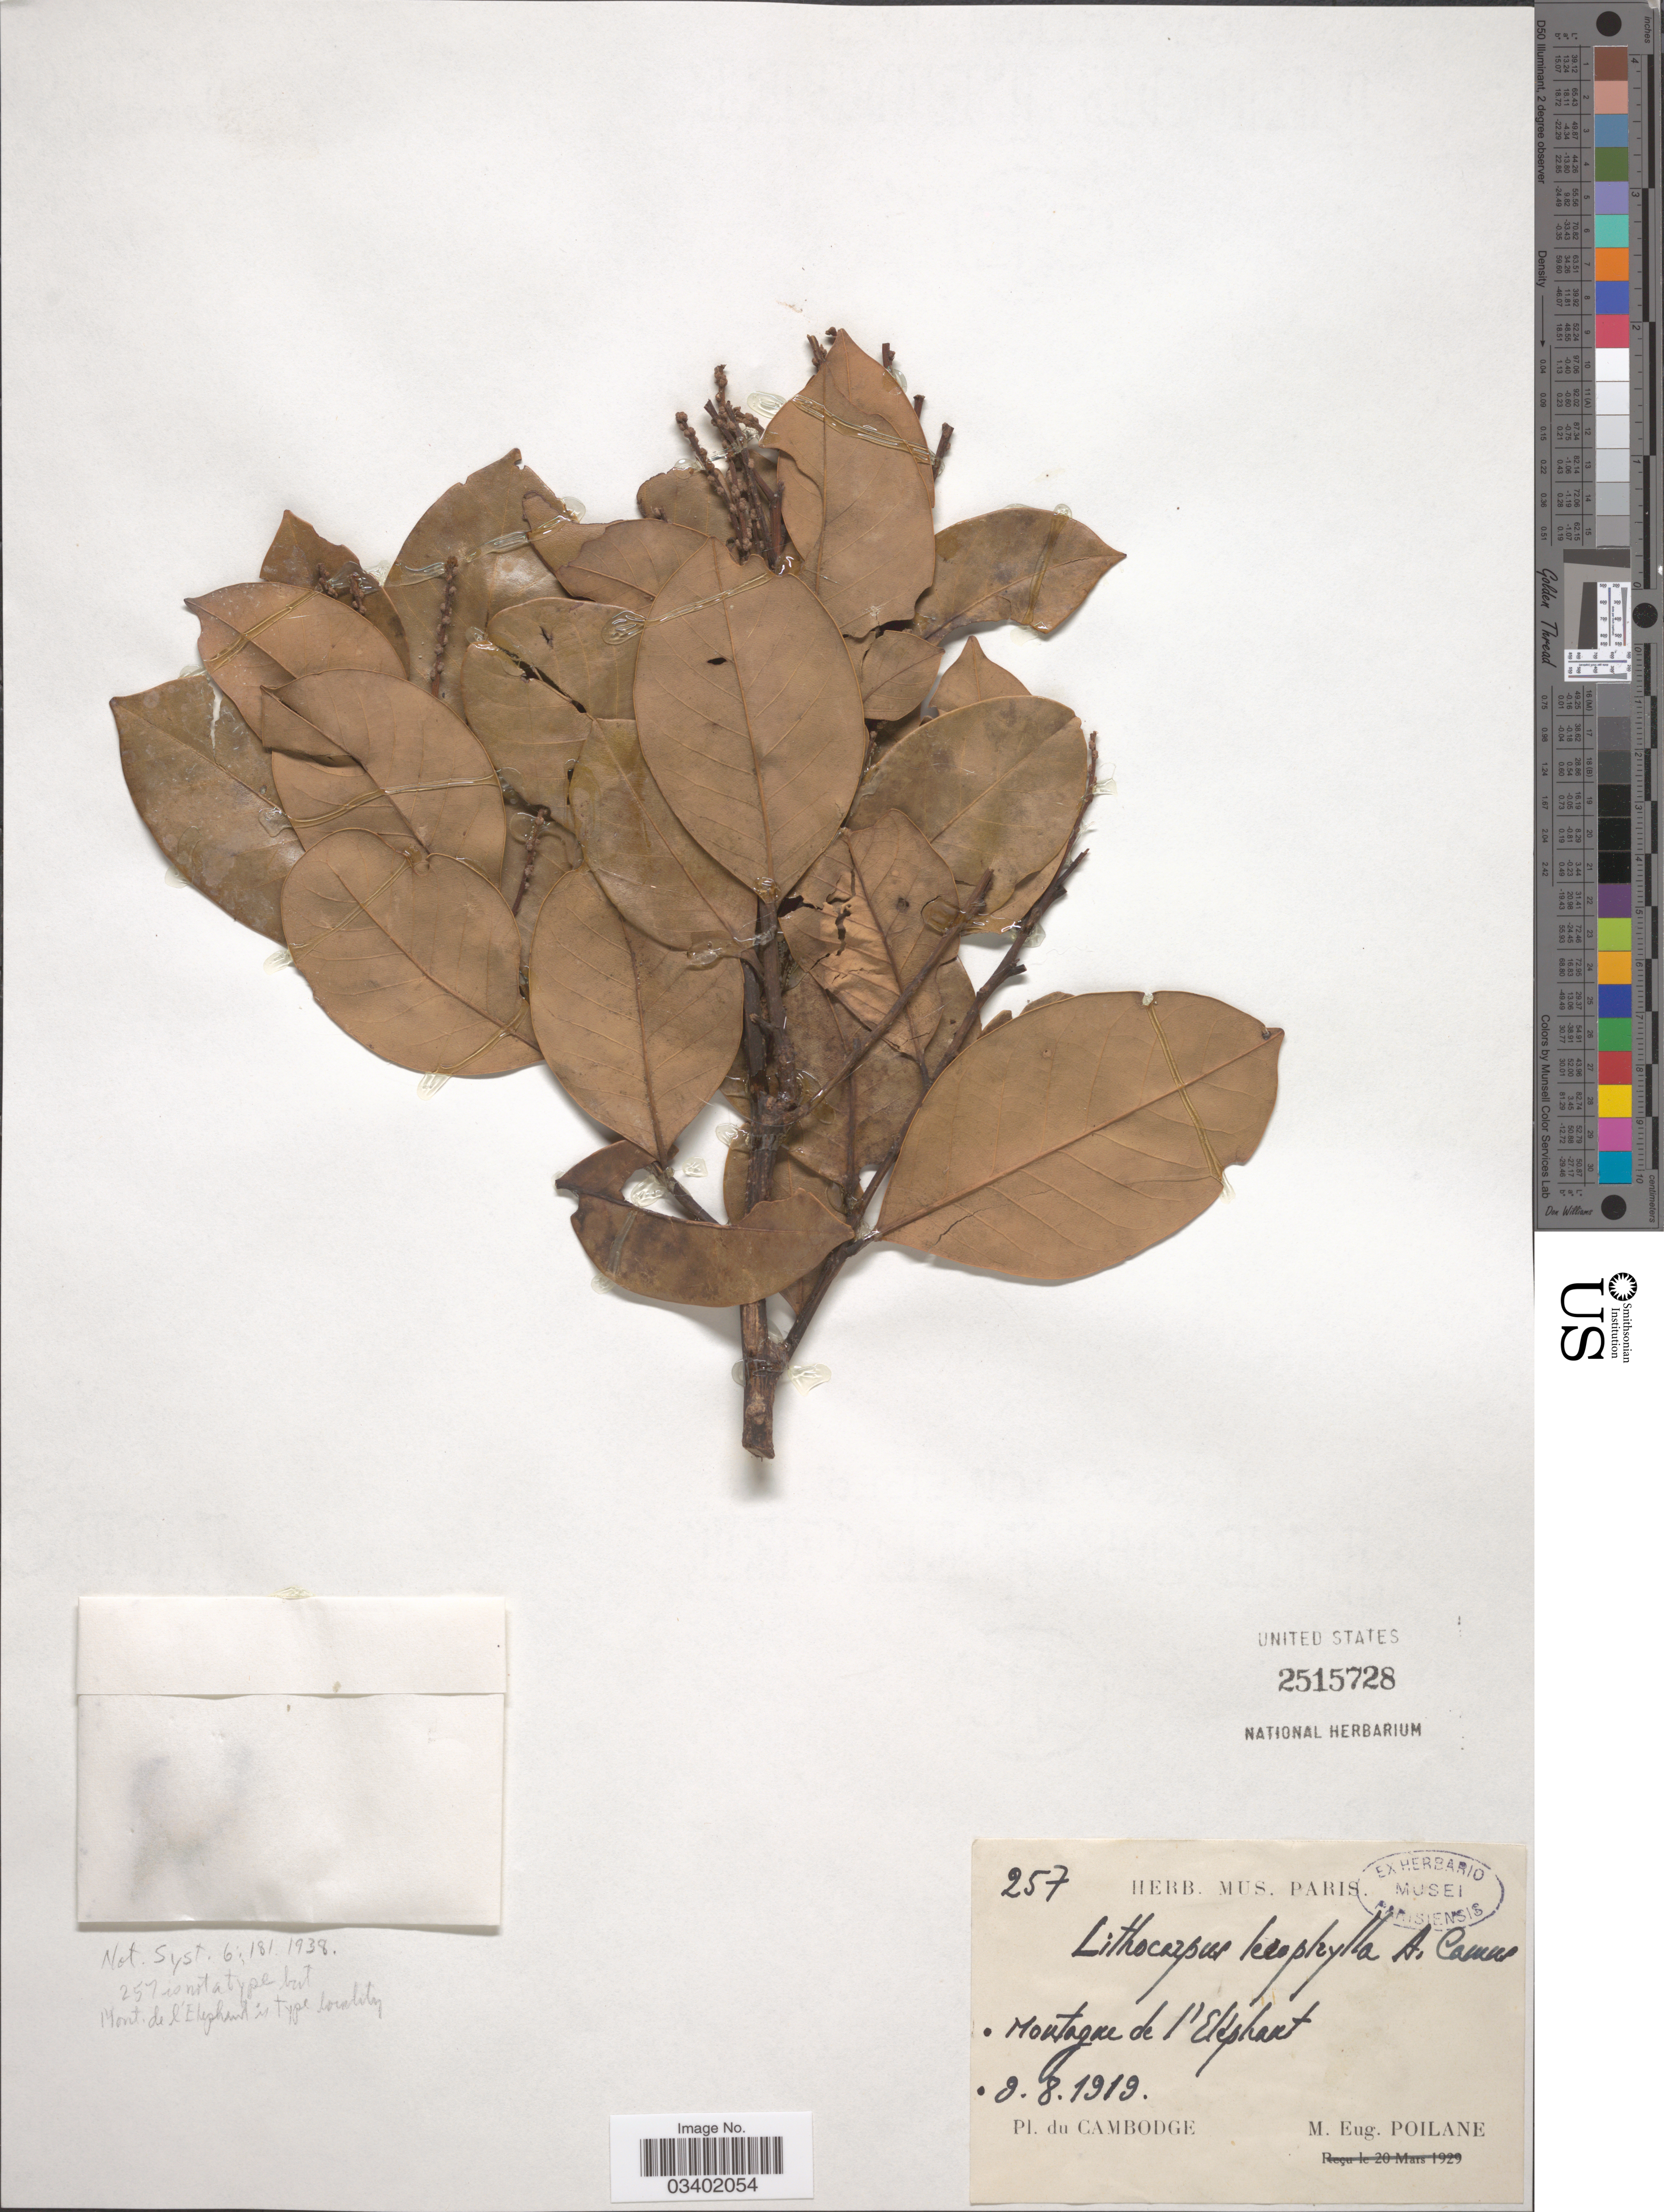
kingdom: Plantae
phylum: Tracheophyta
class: Magnoliopsida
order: Fagales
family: Fagaceae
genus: Lithocarpus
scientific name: Lithocarpus leiophyllus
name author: A. Camus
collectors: M. Poilane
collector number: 257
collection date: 1919-08-09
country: Cambodia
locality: Montagne de l'Eléphant.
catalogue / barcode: US 2515728